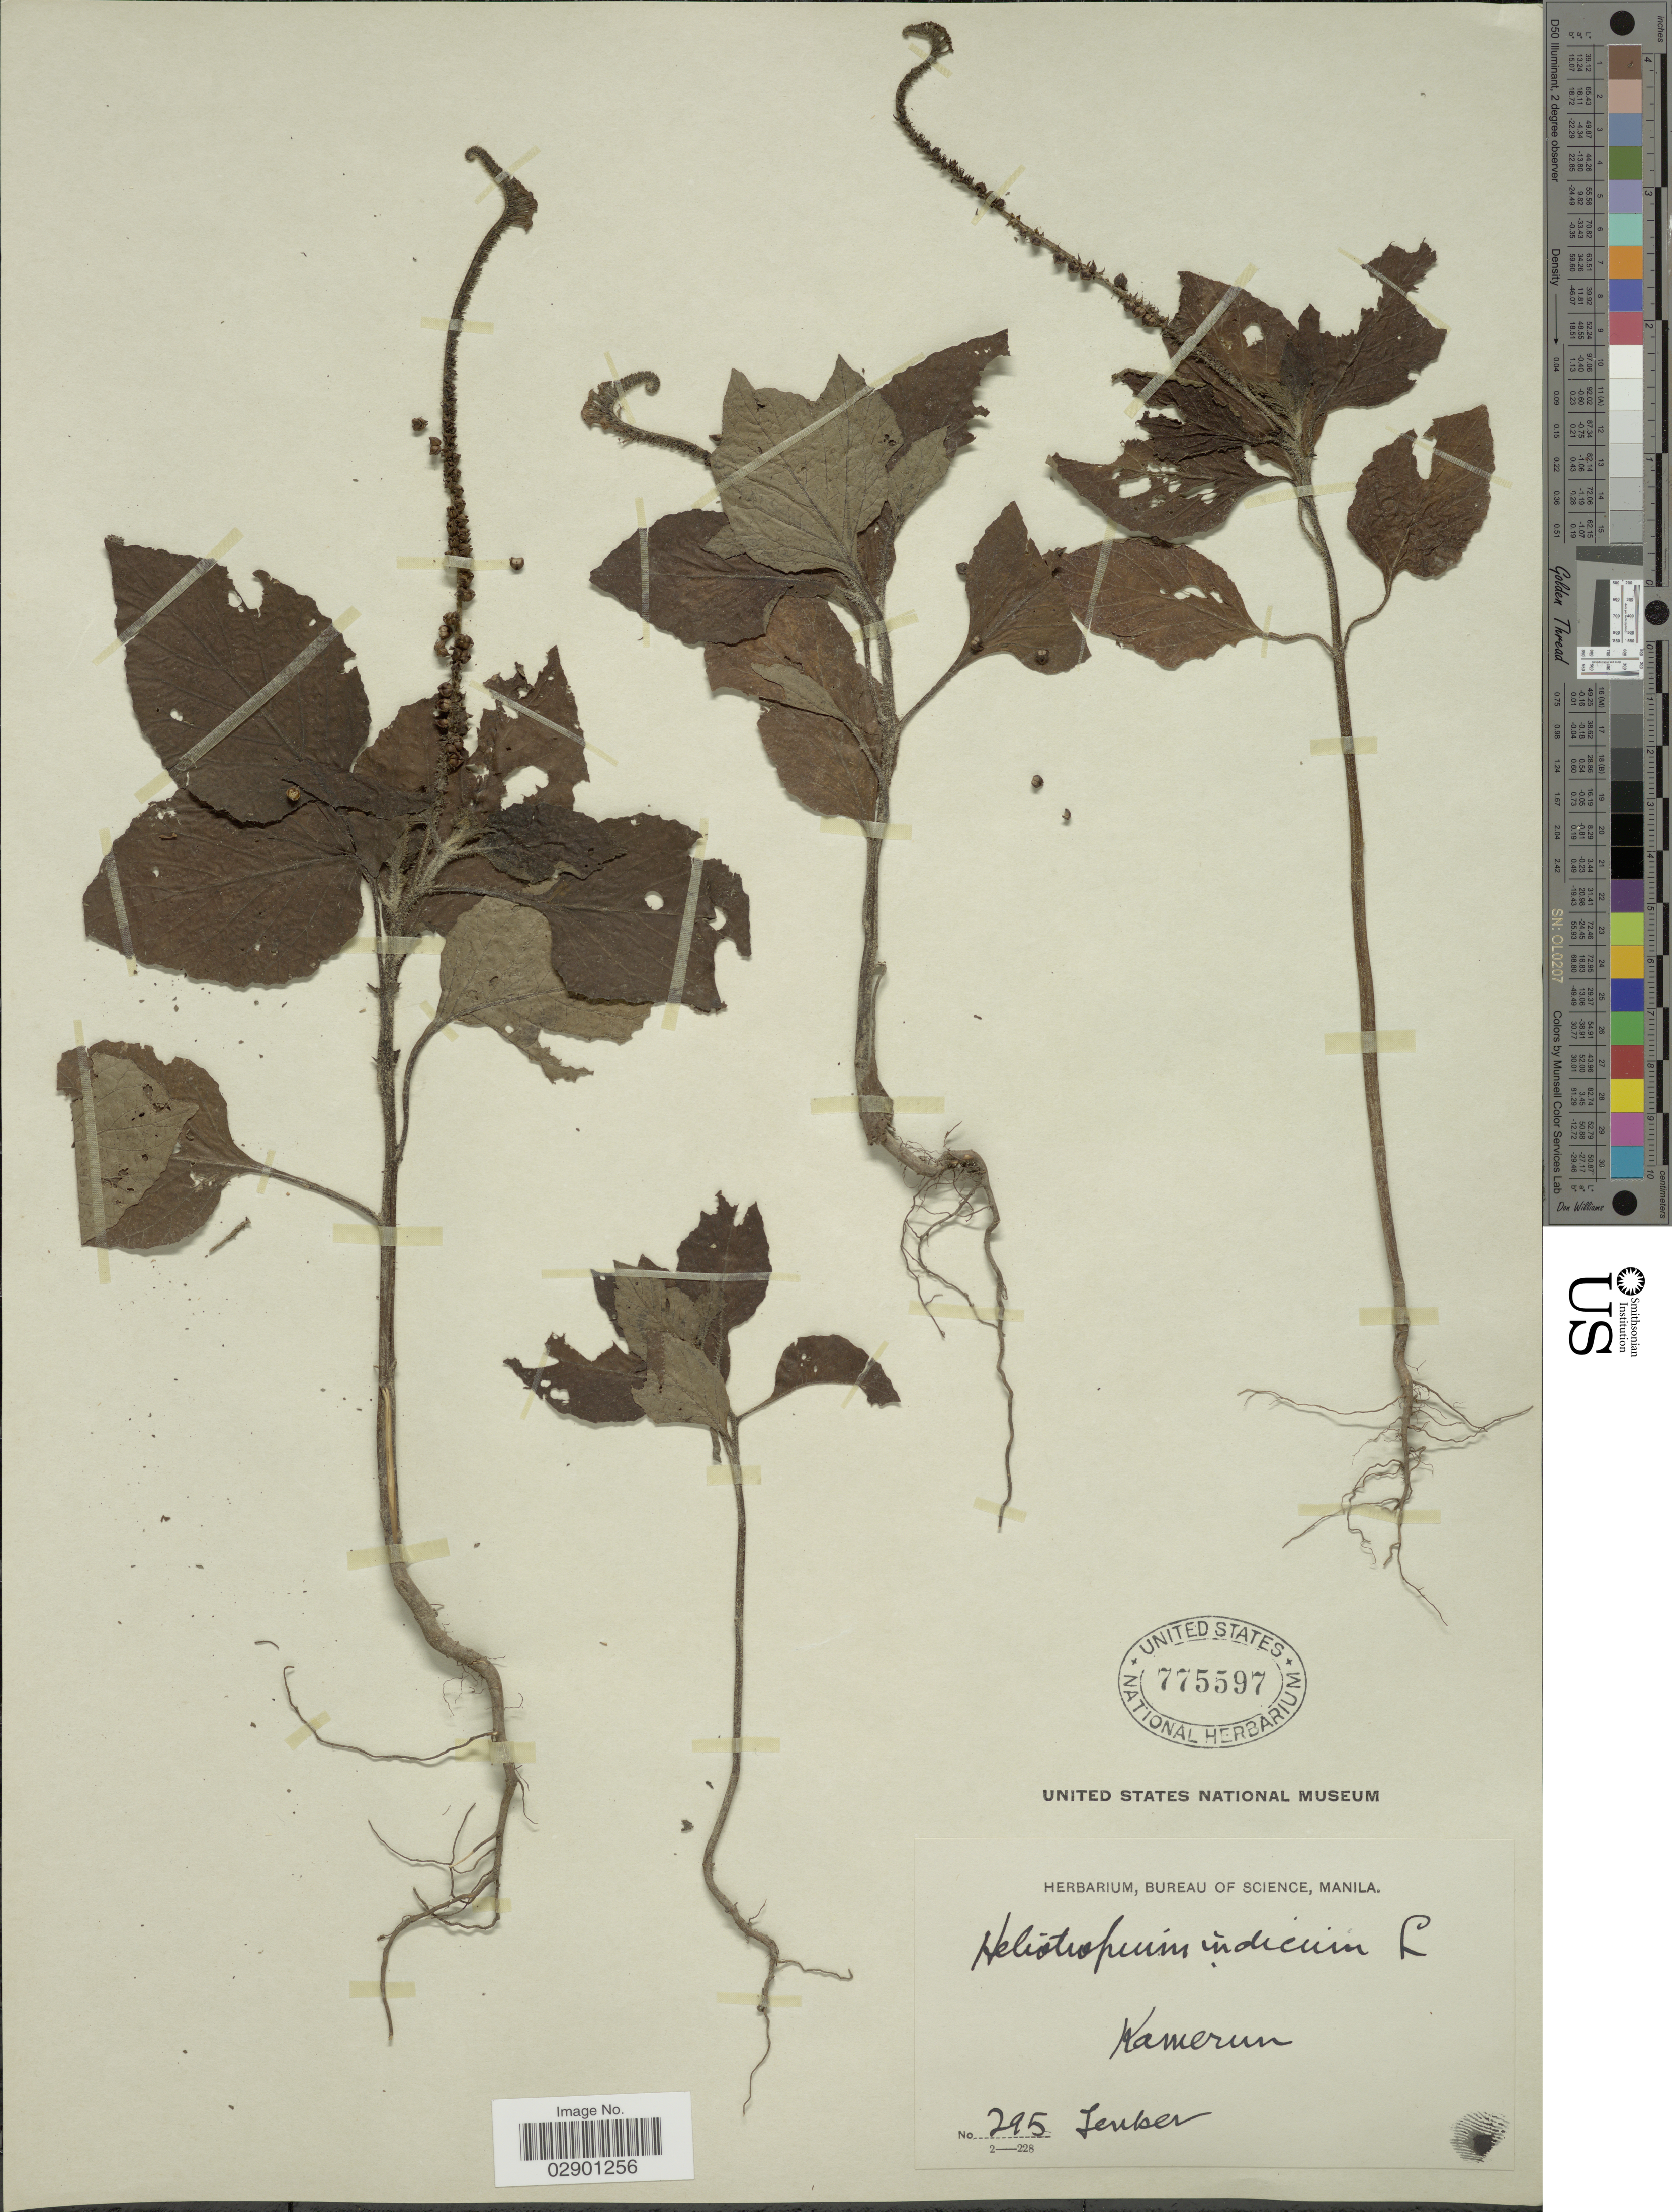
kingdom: Plantae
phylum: Tracheophyta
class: Magnoliopsida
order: Boraginales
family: Heliotropiaceae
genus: Heliotropium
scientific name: Heliotropium indicum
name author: L.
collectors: Zenker, --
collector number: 295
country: Cameroon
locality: Kamerun.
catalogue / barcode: US 775597